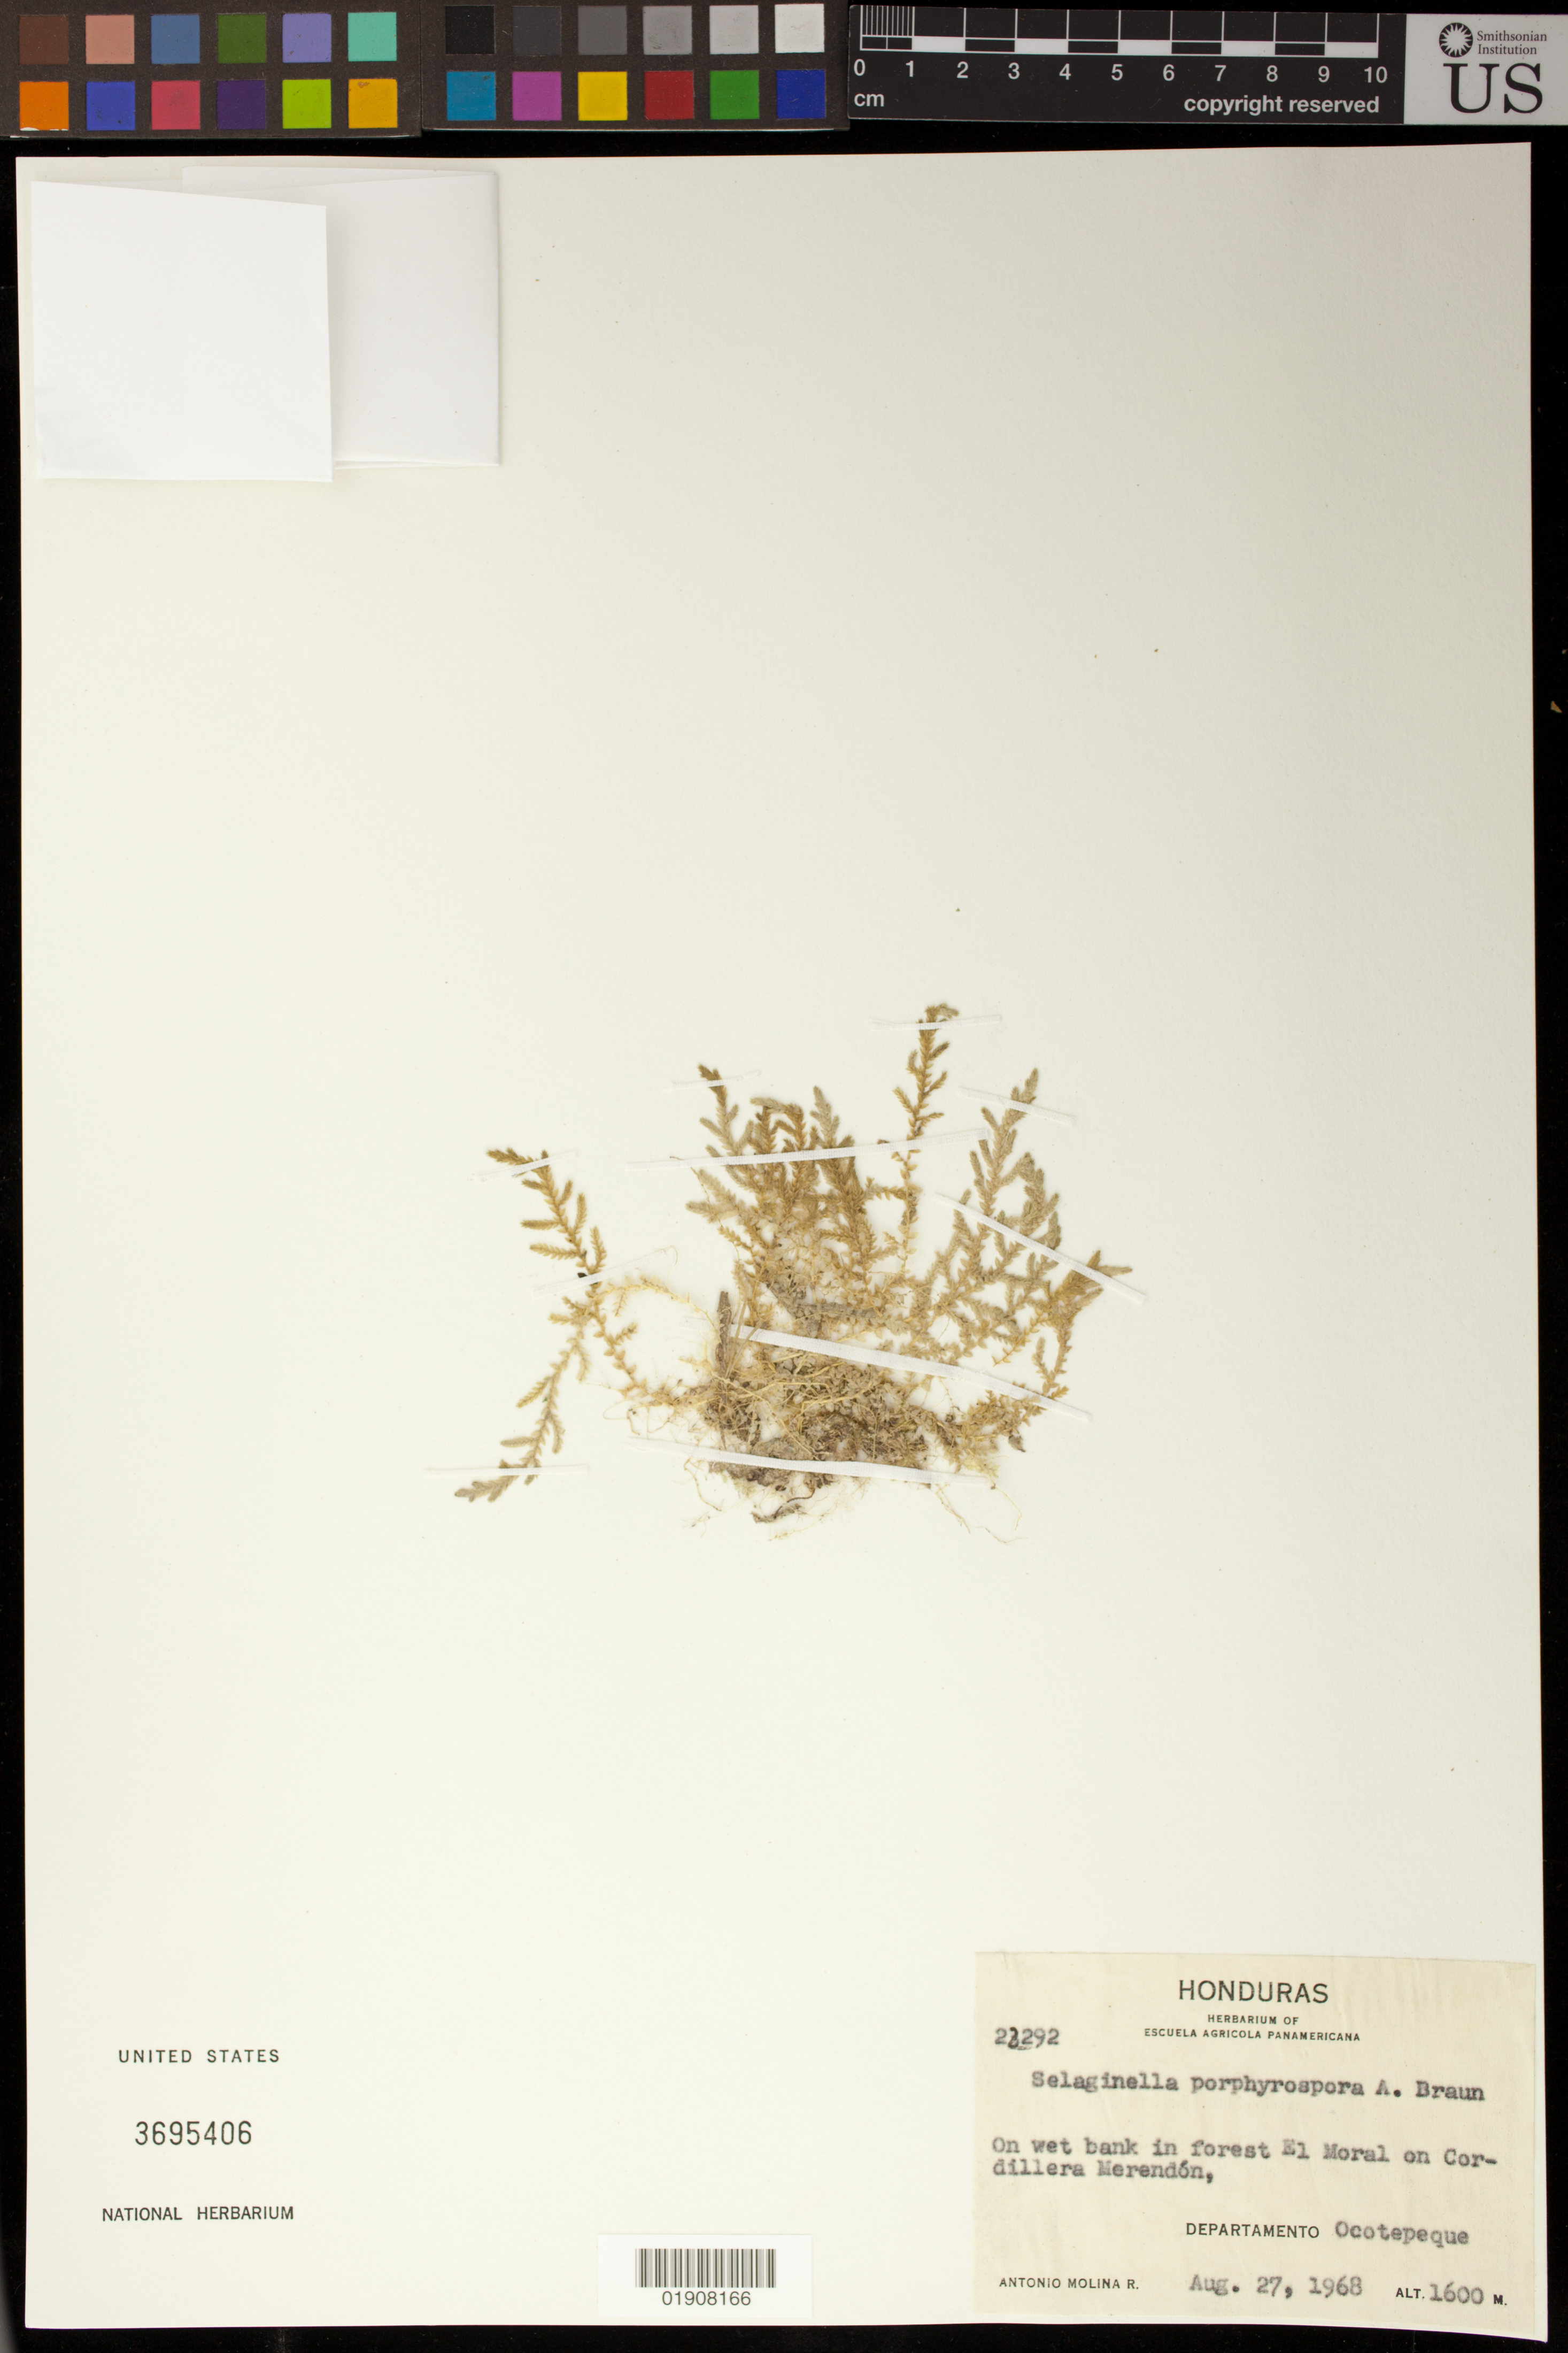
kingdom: Plantae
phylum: Tracheophyta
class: Lycopodiopsida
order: Selaginellales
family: Selaginellaceae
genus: Selaginella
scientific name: Selaginella porphyrospora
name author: A. Braun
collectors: A. Molina R.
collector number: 22292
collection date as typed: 27 Aug 1968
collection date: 1968-08-27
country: Honduras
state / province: Ocotepeque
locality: El Moral on Cordillera Merendon.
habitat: On wet bank in forest.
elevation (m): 1600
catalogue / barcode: US 3695406